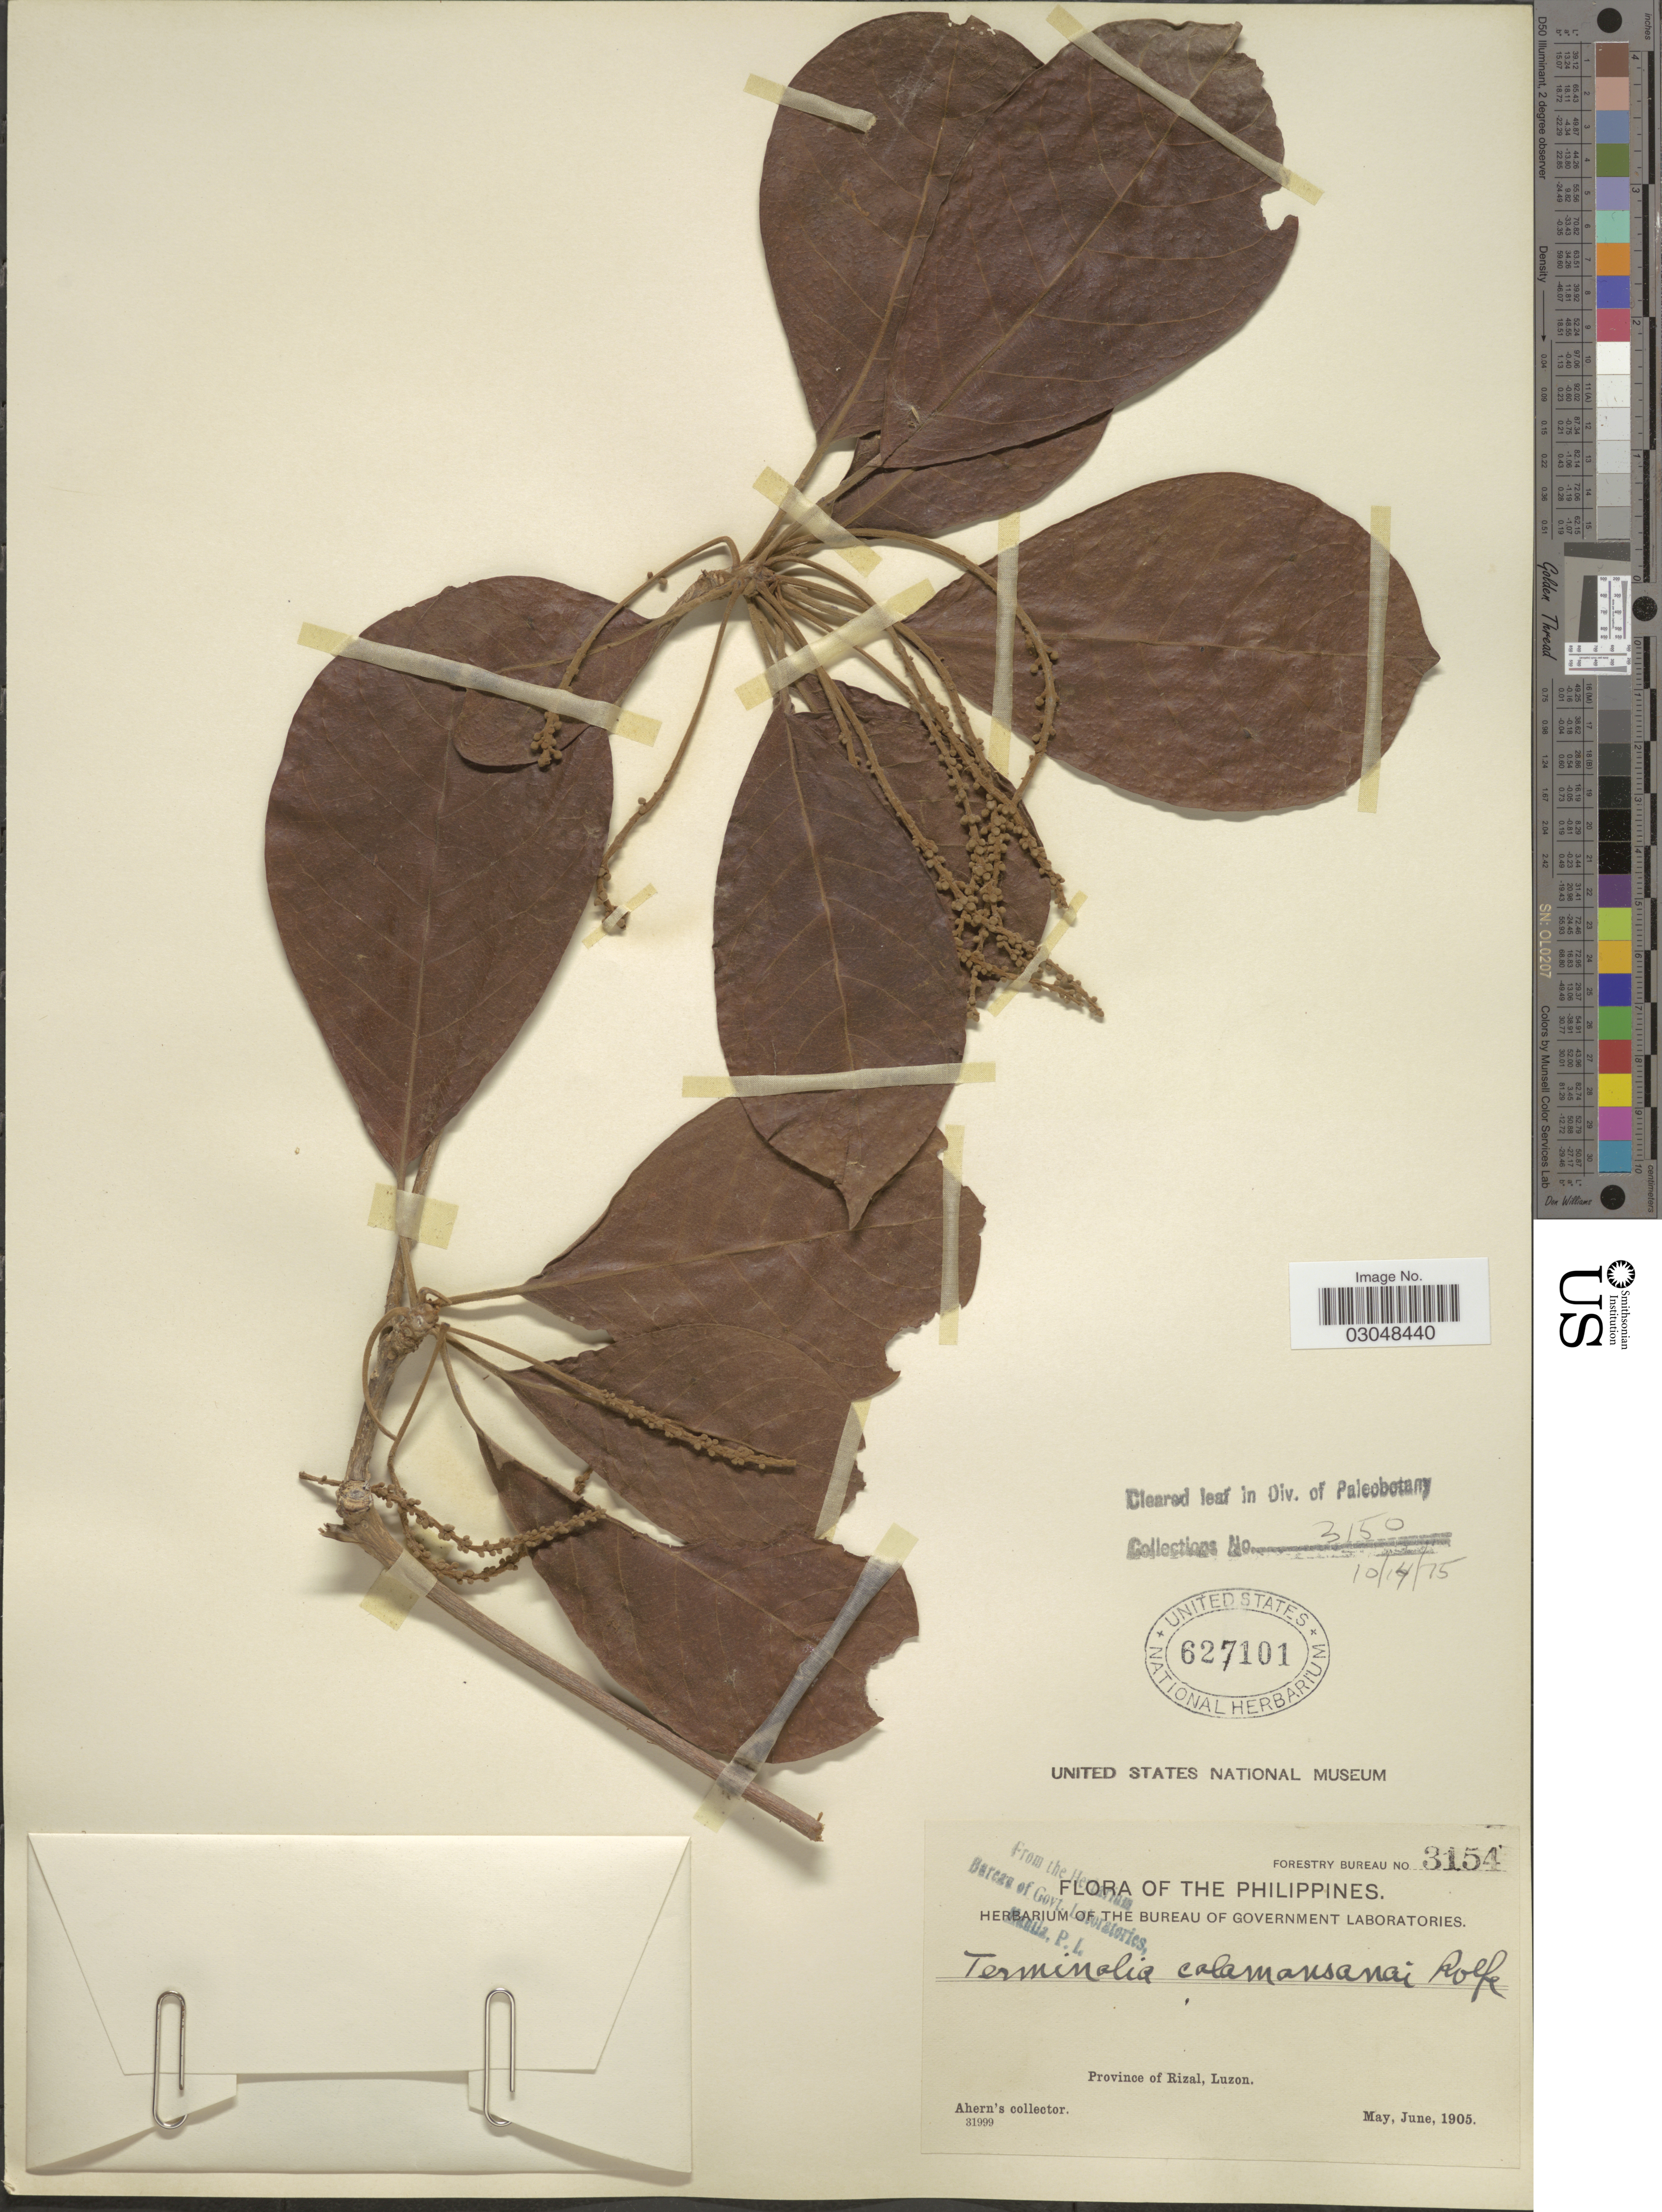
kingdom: Plantae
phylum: Tracheophyta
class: Magnoliopsida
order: Myrtales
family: Combretaceae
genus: Terminalia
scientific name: Terminalia blancoi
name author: Merr.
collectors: Ahern's collector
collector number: Forestry Bureau 3154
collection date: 1905-05/1905-06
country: Philippines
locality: Province of Rizal, Luzon.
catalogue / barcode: US 627101